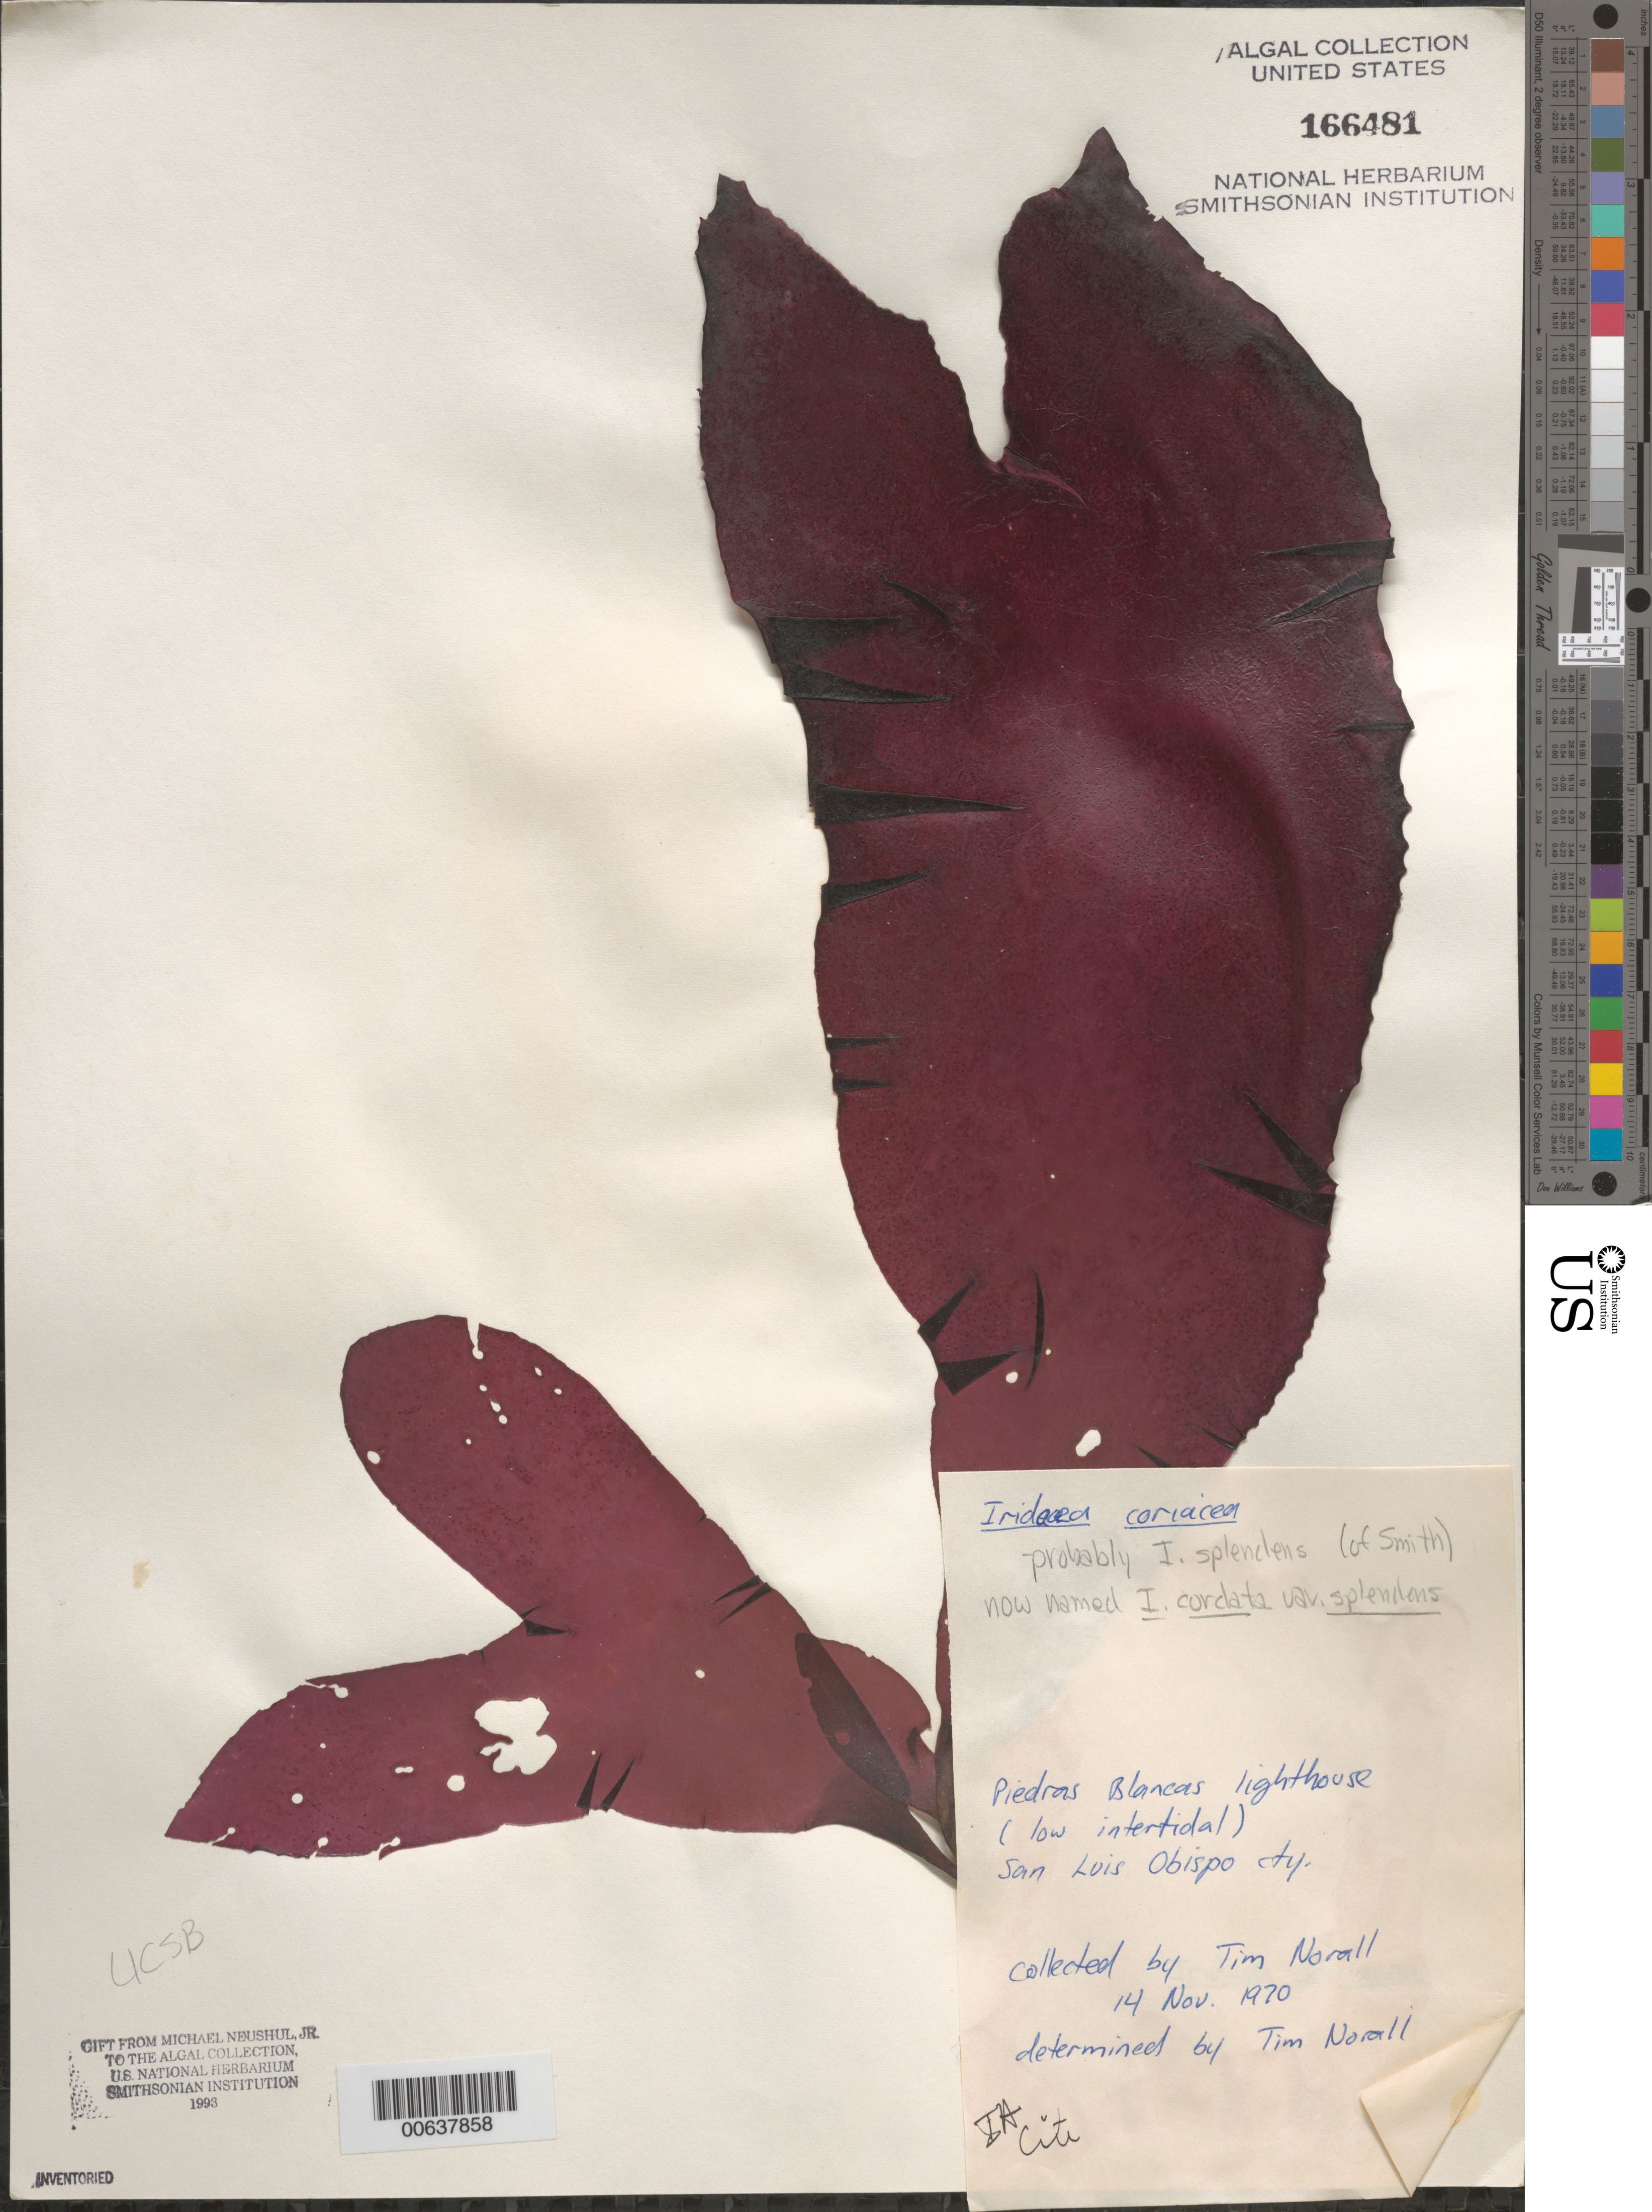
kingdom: Plantae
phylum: Rhodophyta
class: Florideophyceae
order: Gigartinales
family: Gigartinaceae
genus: Iridaea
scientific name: Iridaea cordata var. splendens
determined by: Norris, James N.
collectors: T. Norall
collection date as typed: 14 Nov 1970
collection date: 1970-11-14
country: United States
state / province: California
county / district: San Luis Obispo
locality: Piedras Blancas lighthouse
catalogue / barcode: US 166481